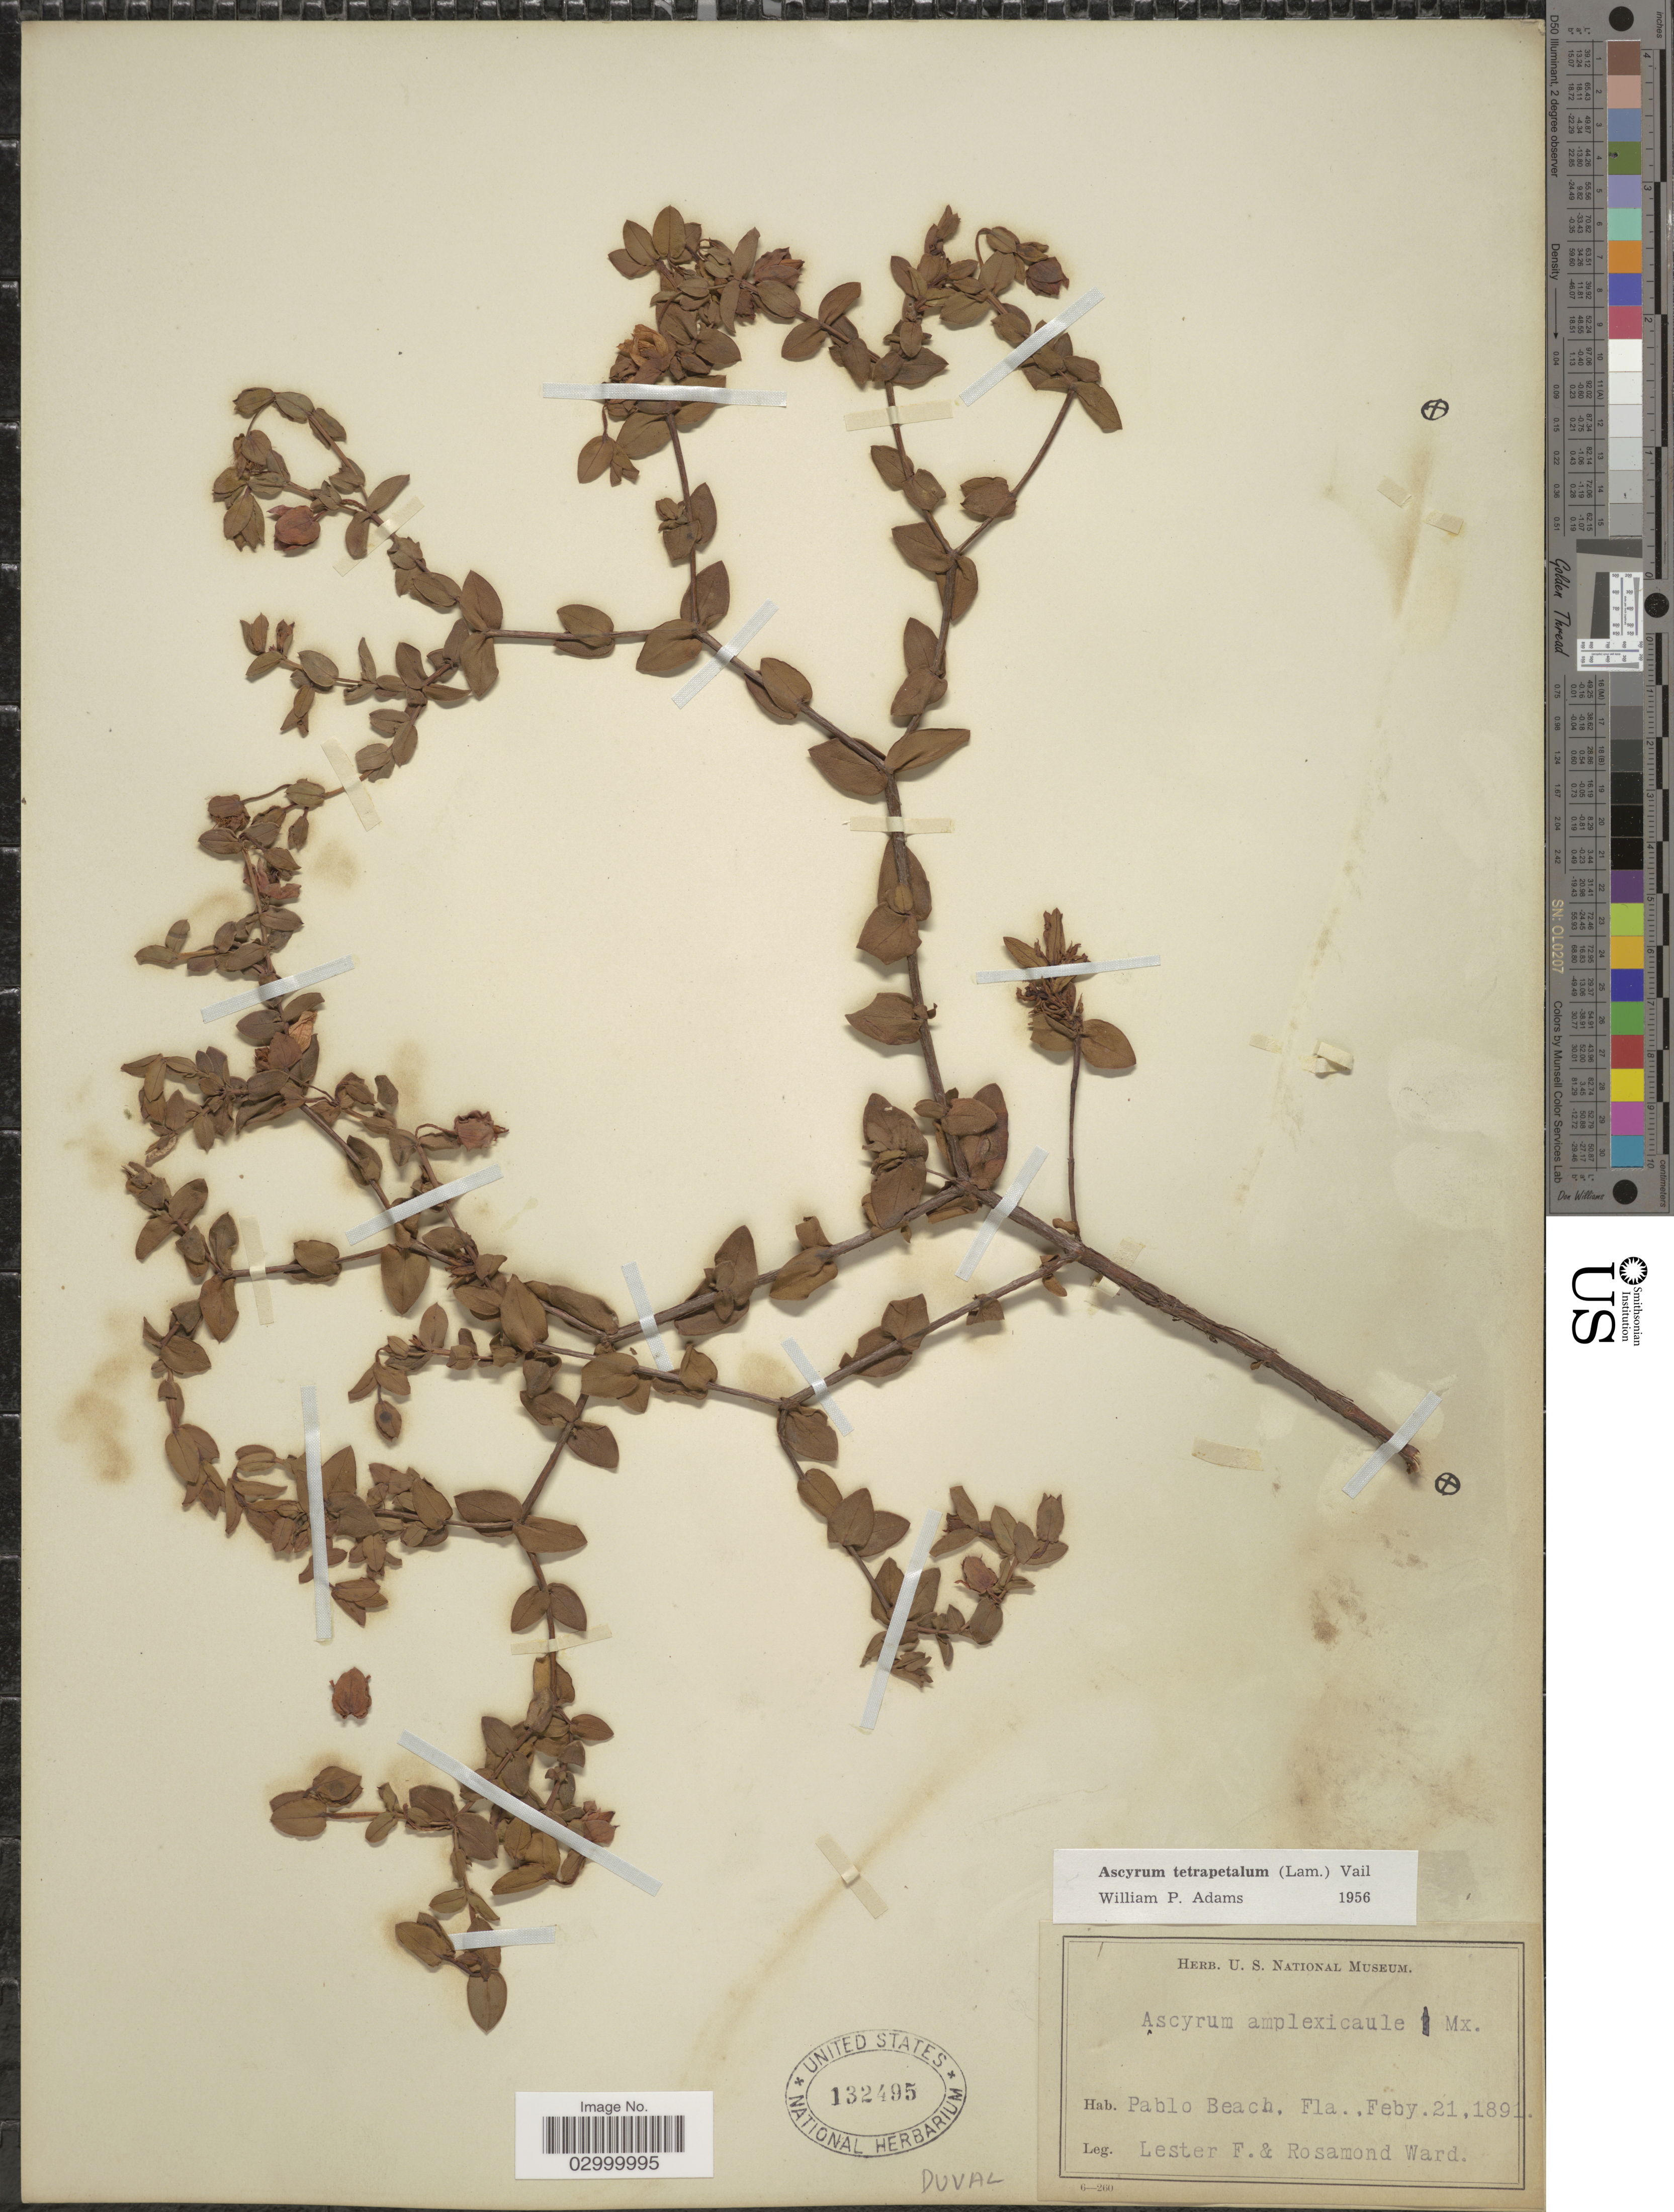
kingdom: Plantae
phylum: Tracheophyta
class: Magnoliopsida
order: Malpighiales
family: Hypericaceae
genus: Hypericum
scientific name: Hypericum tetrapetalum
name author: Lam.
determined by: Strong, Mark T., (BOT), Smithsonian Institution - National Museum of Natural History (UNITED STATES)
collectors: L. F. Ward & R. Ward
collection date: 1891-02-21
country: United States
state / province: Florida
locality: Pablo Beach, Fla. Duval.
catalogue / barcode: US 132495